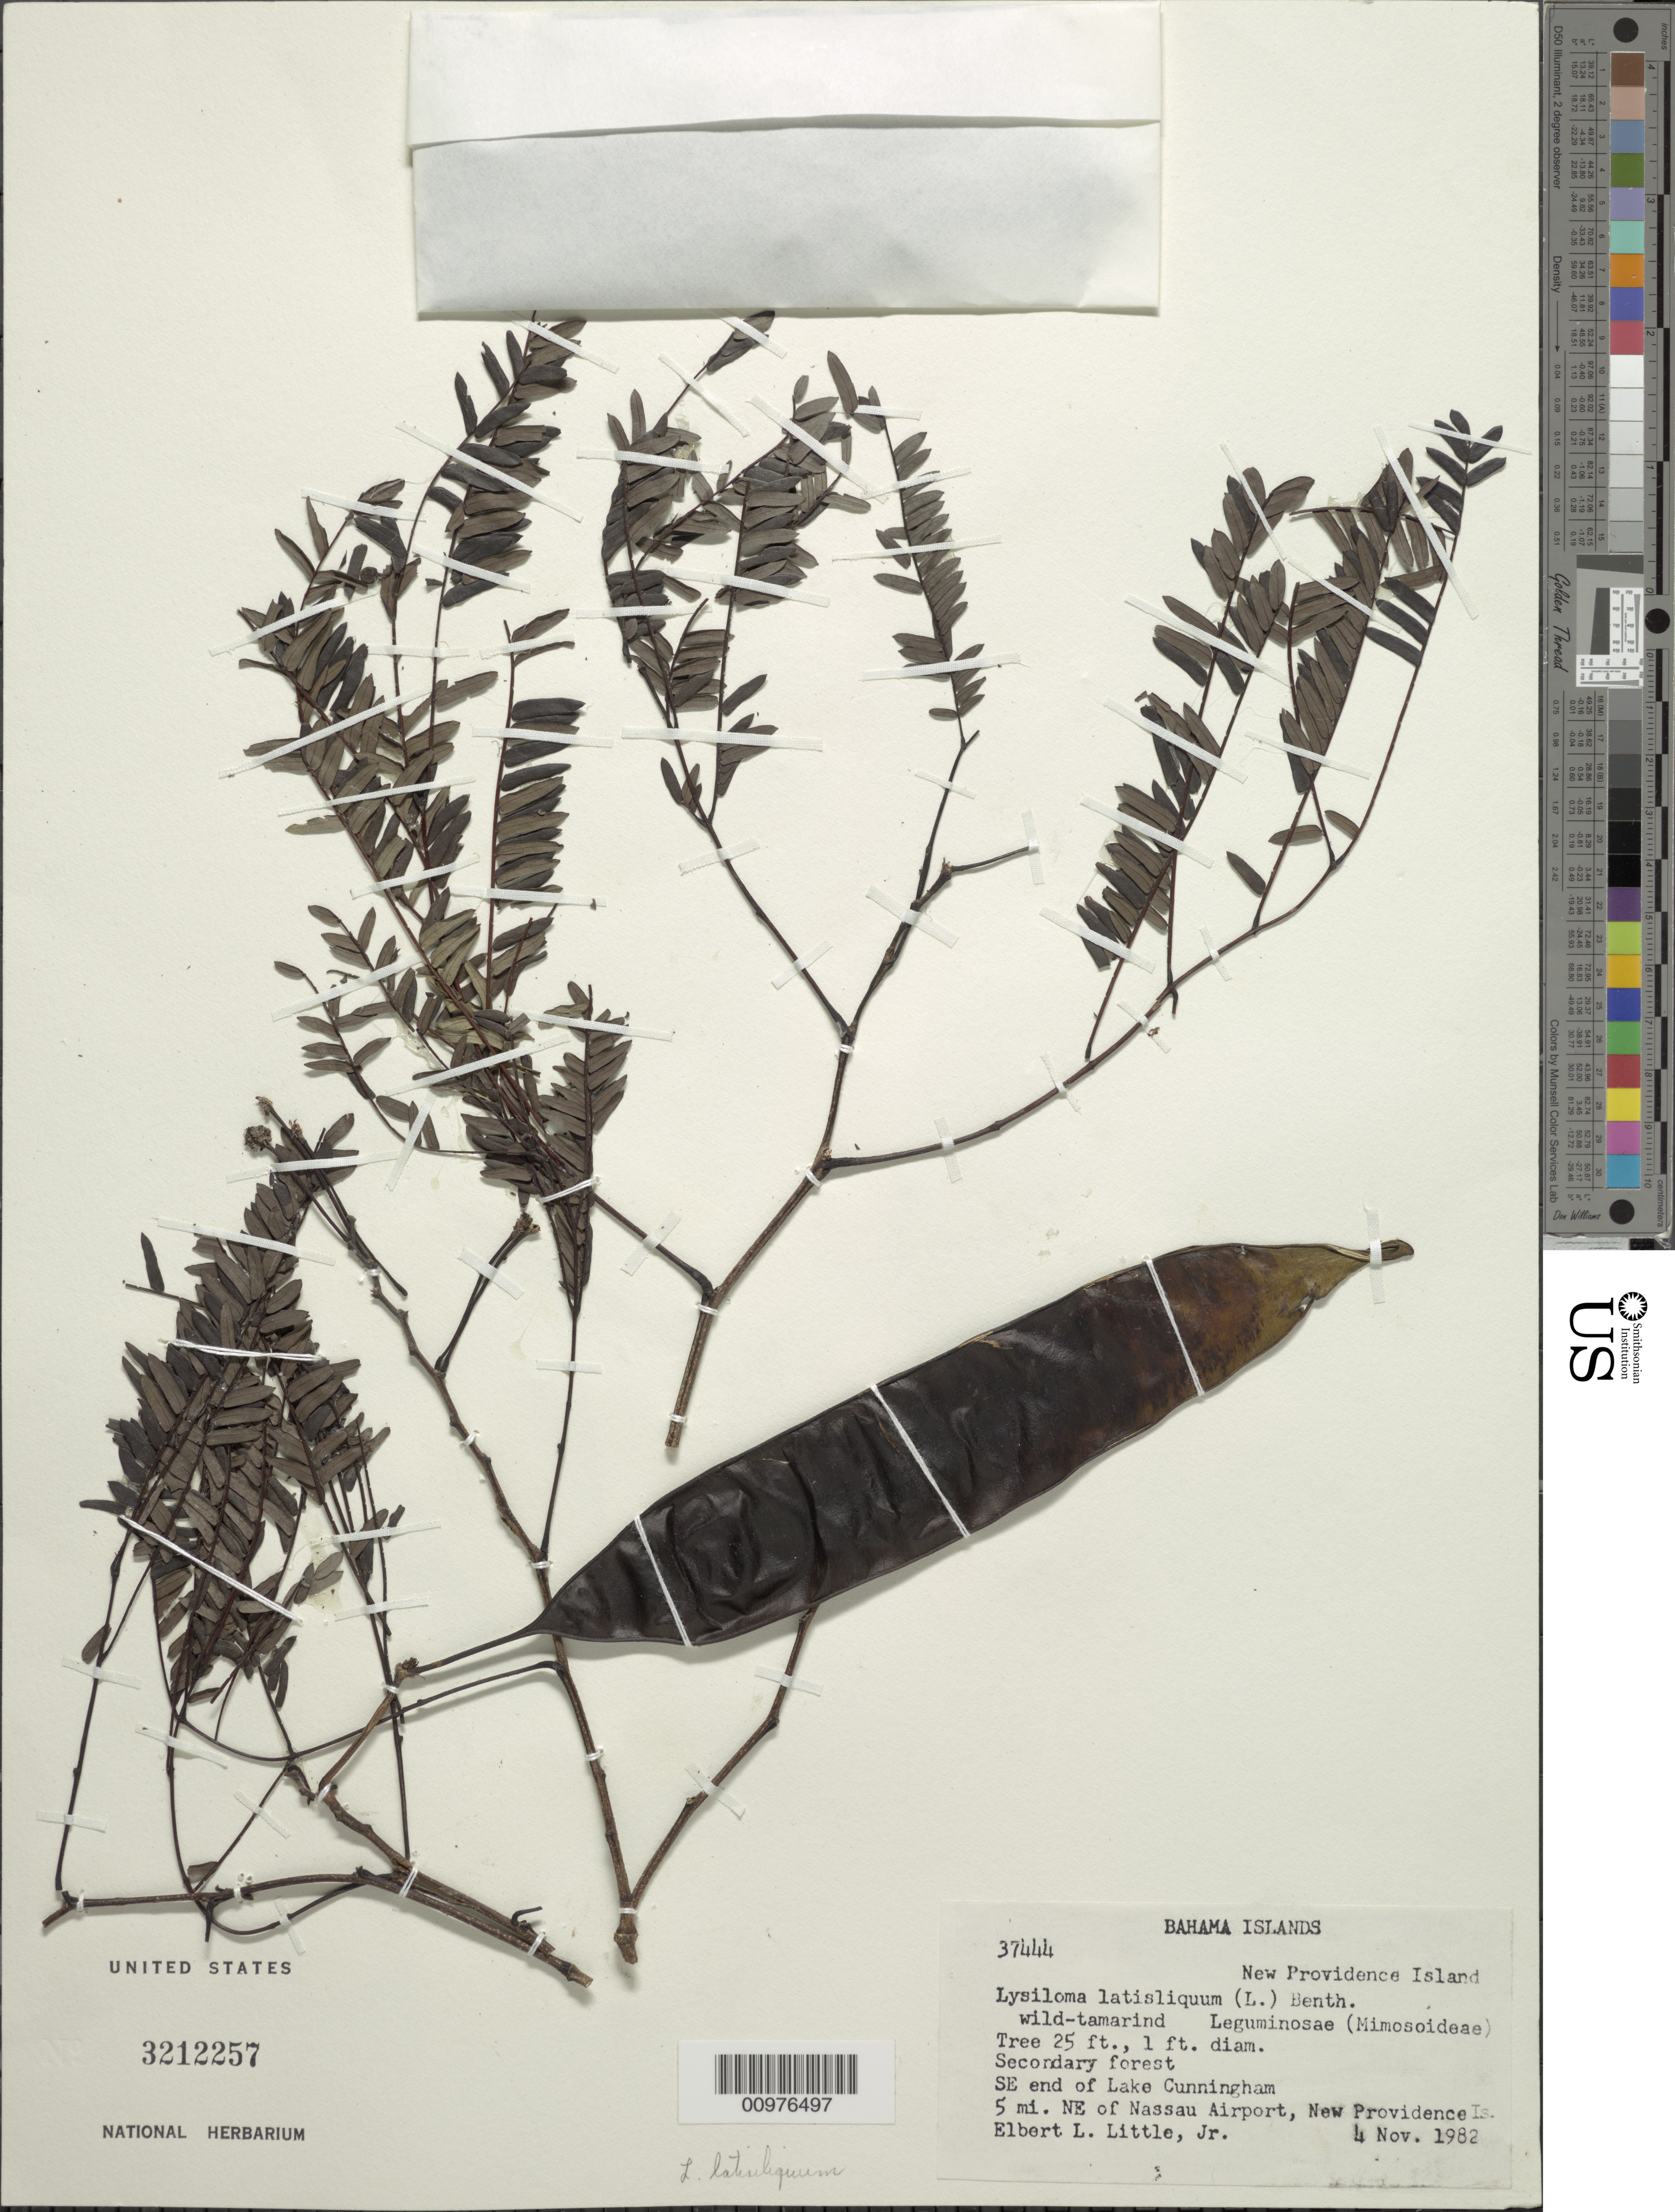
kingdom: Plantae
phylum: Tracheophyta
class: Magnoliopsida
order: Fabales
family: Fabaceae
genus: Lysiloma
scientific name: Lysiloma latisiliquum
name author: (L.) Benth.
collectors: E. L. Little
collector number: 37444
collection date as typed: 04 Nov 1982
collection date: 1982-11-04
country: Bahamas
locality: New Providence Island, SE end of Lake Cunningham, 5 mi. NE of Nassau Airport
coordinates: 0 N, 0 E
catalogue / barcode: US 3212257